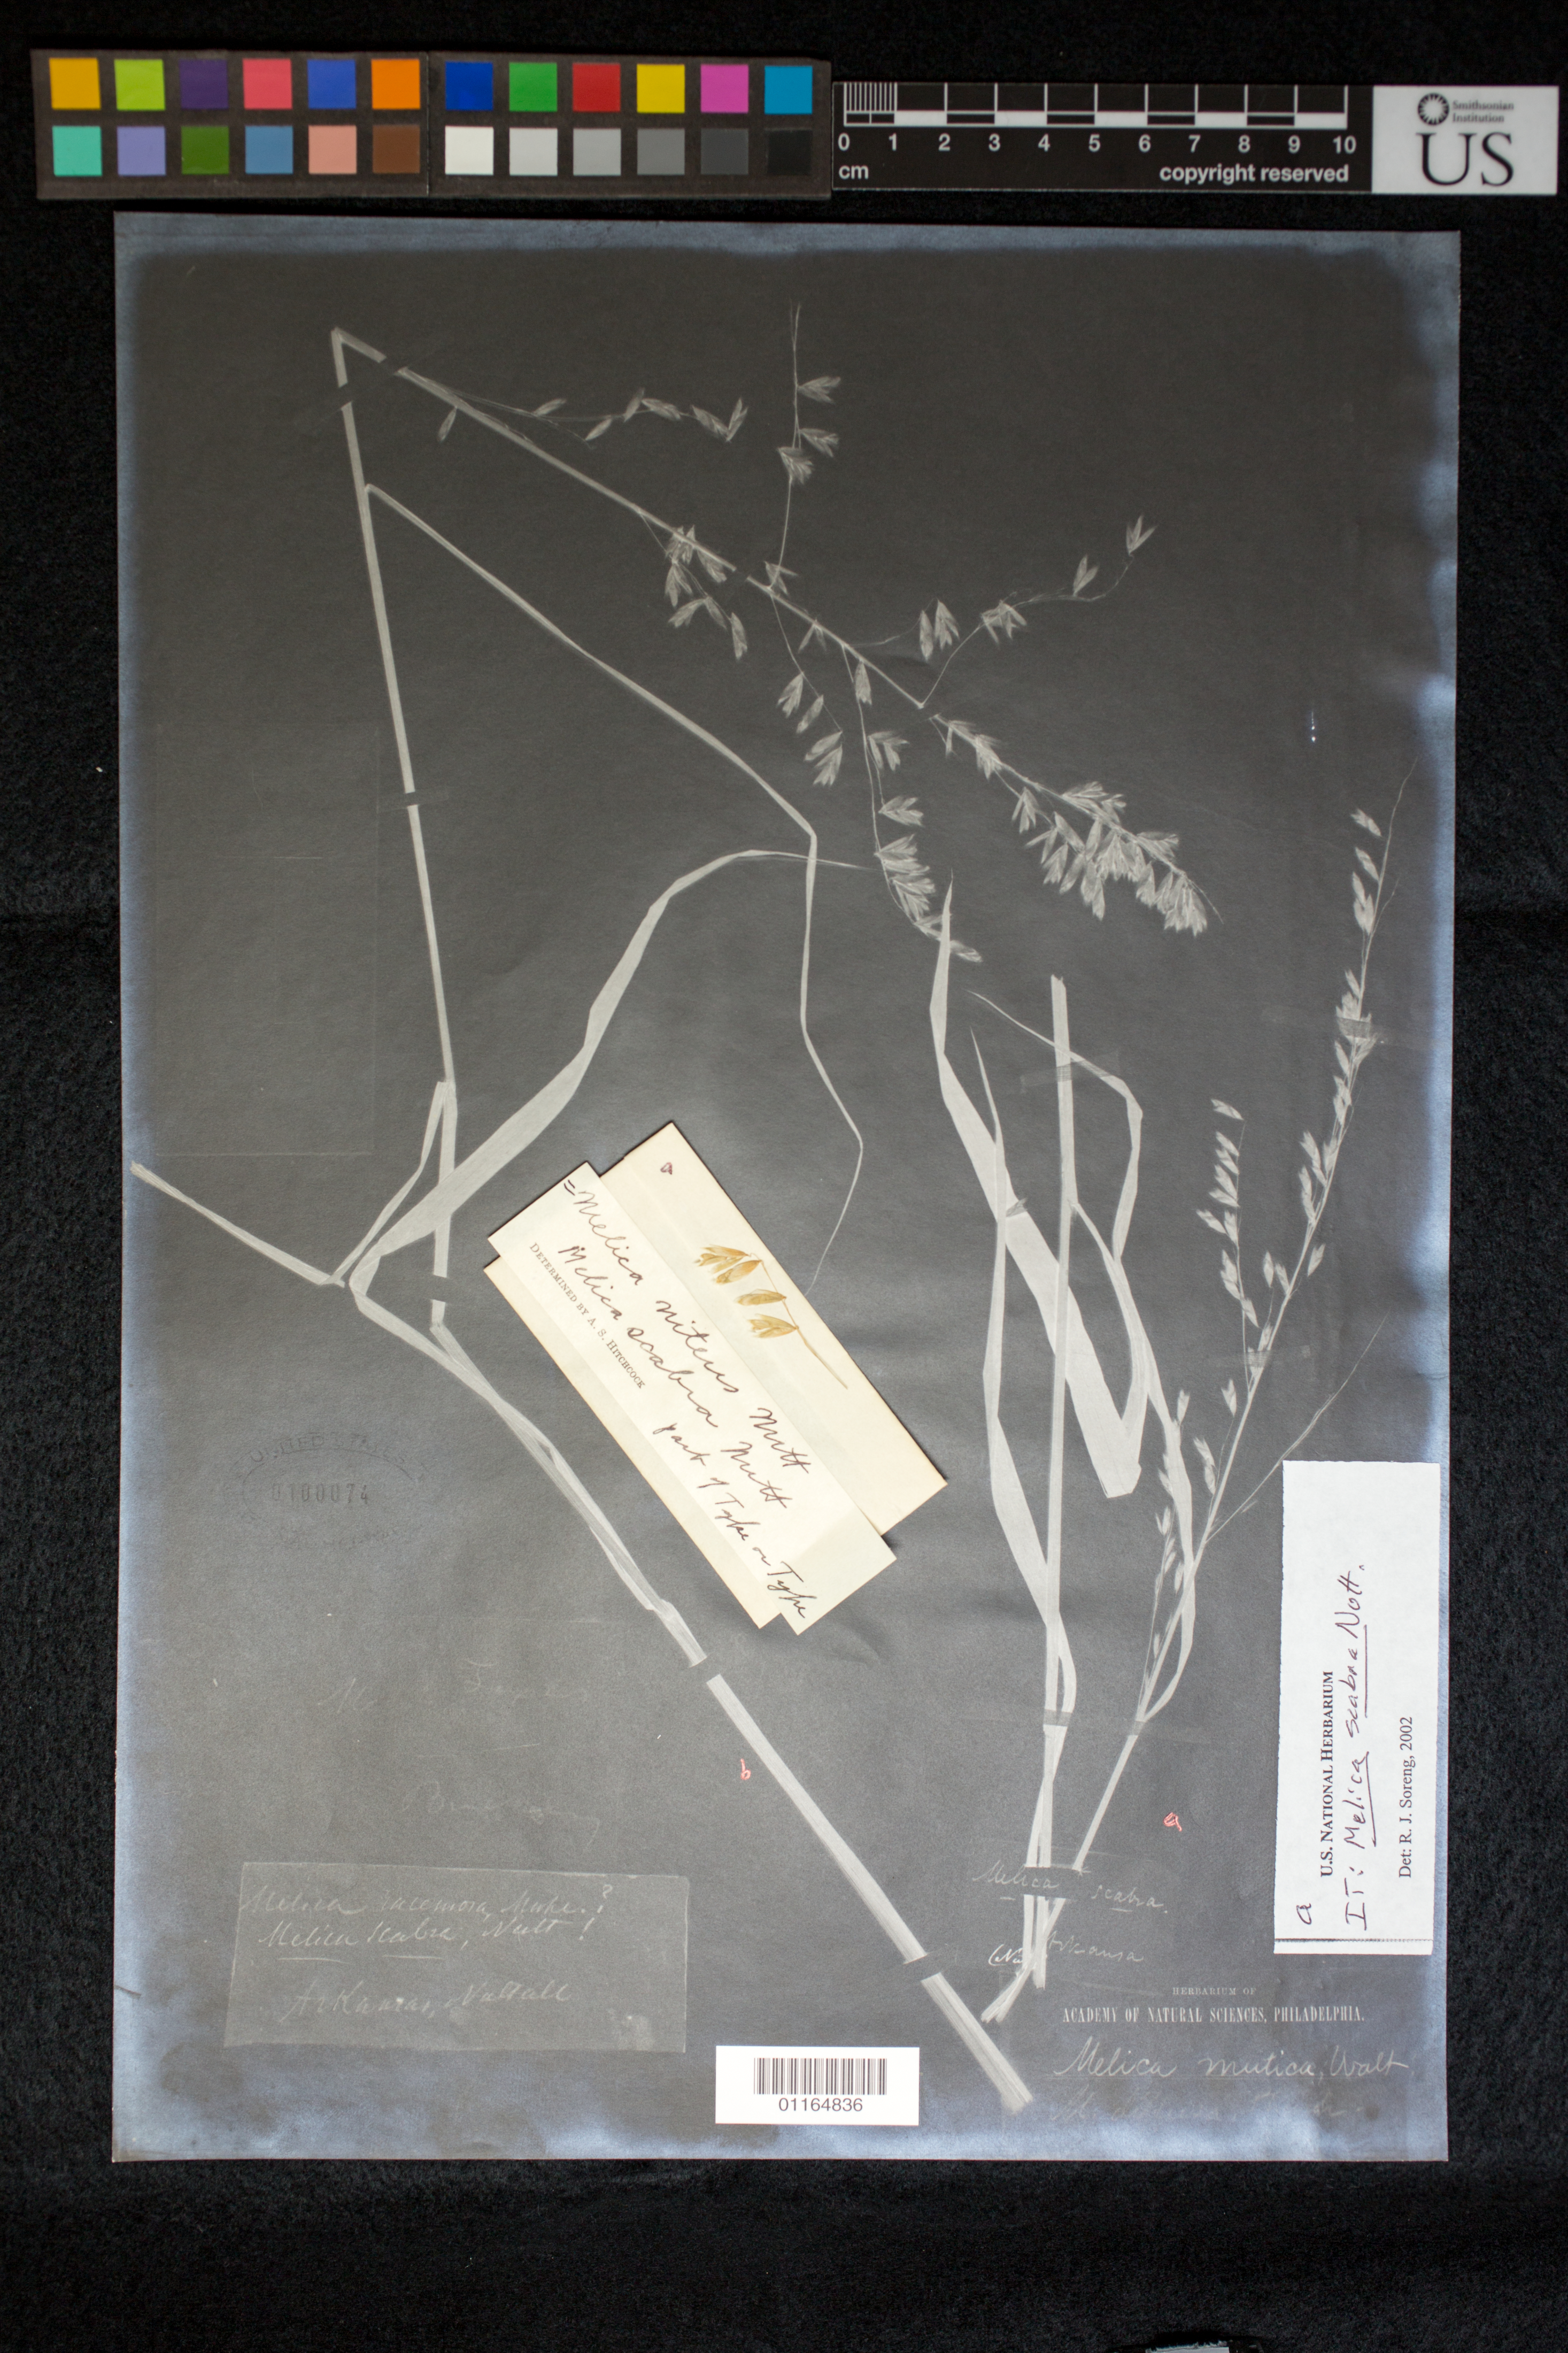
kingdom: Plantae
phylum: Tracheophyta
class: Liliopsida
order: Poales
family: Poaceae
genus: Melica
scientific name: Melica scabra Nutt., nom. illeg.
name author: Nutt.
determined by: Soreng, Robert J., Research Associate (BOT), Smithsonian Institution - National Museum of Natural History (UNITED STATES)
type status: Type Collection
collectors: T. Nuttall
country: United States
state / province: Arkansas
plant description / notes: Photostat and fragmentary material of type specimen ex herb. Philadelphia Academy of Natural Sciences (PH)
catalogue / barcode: US 100074